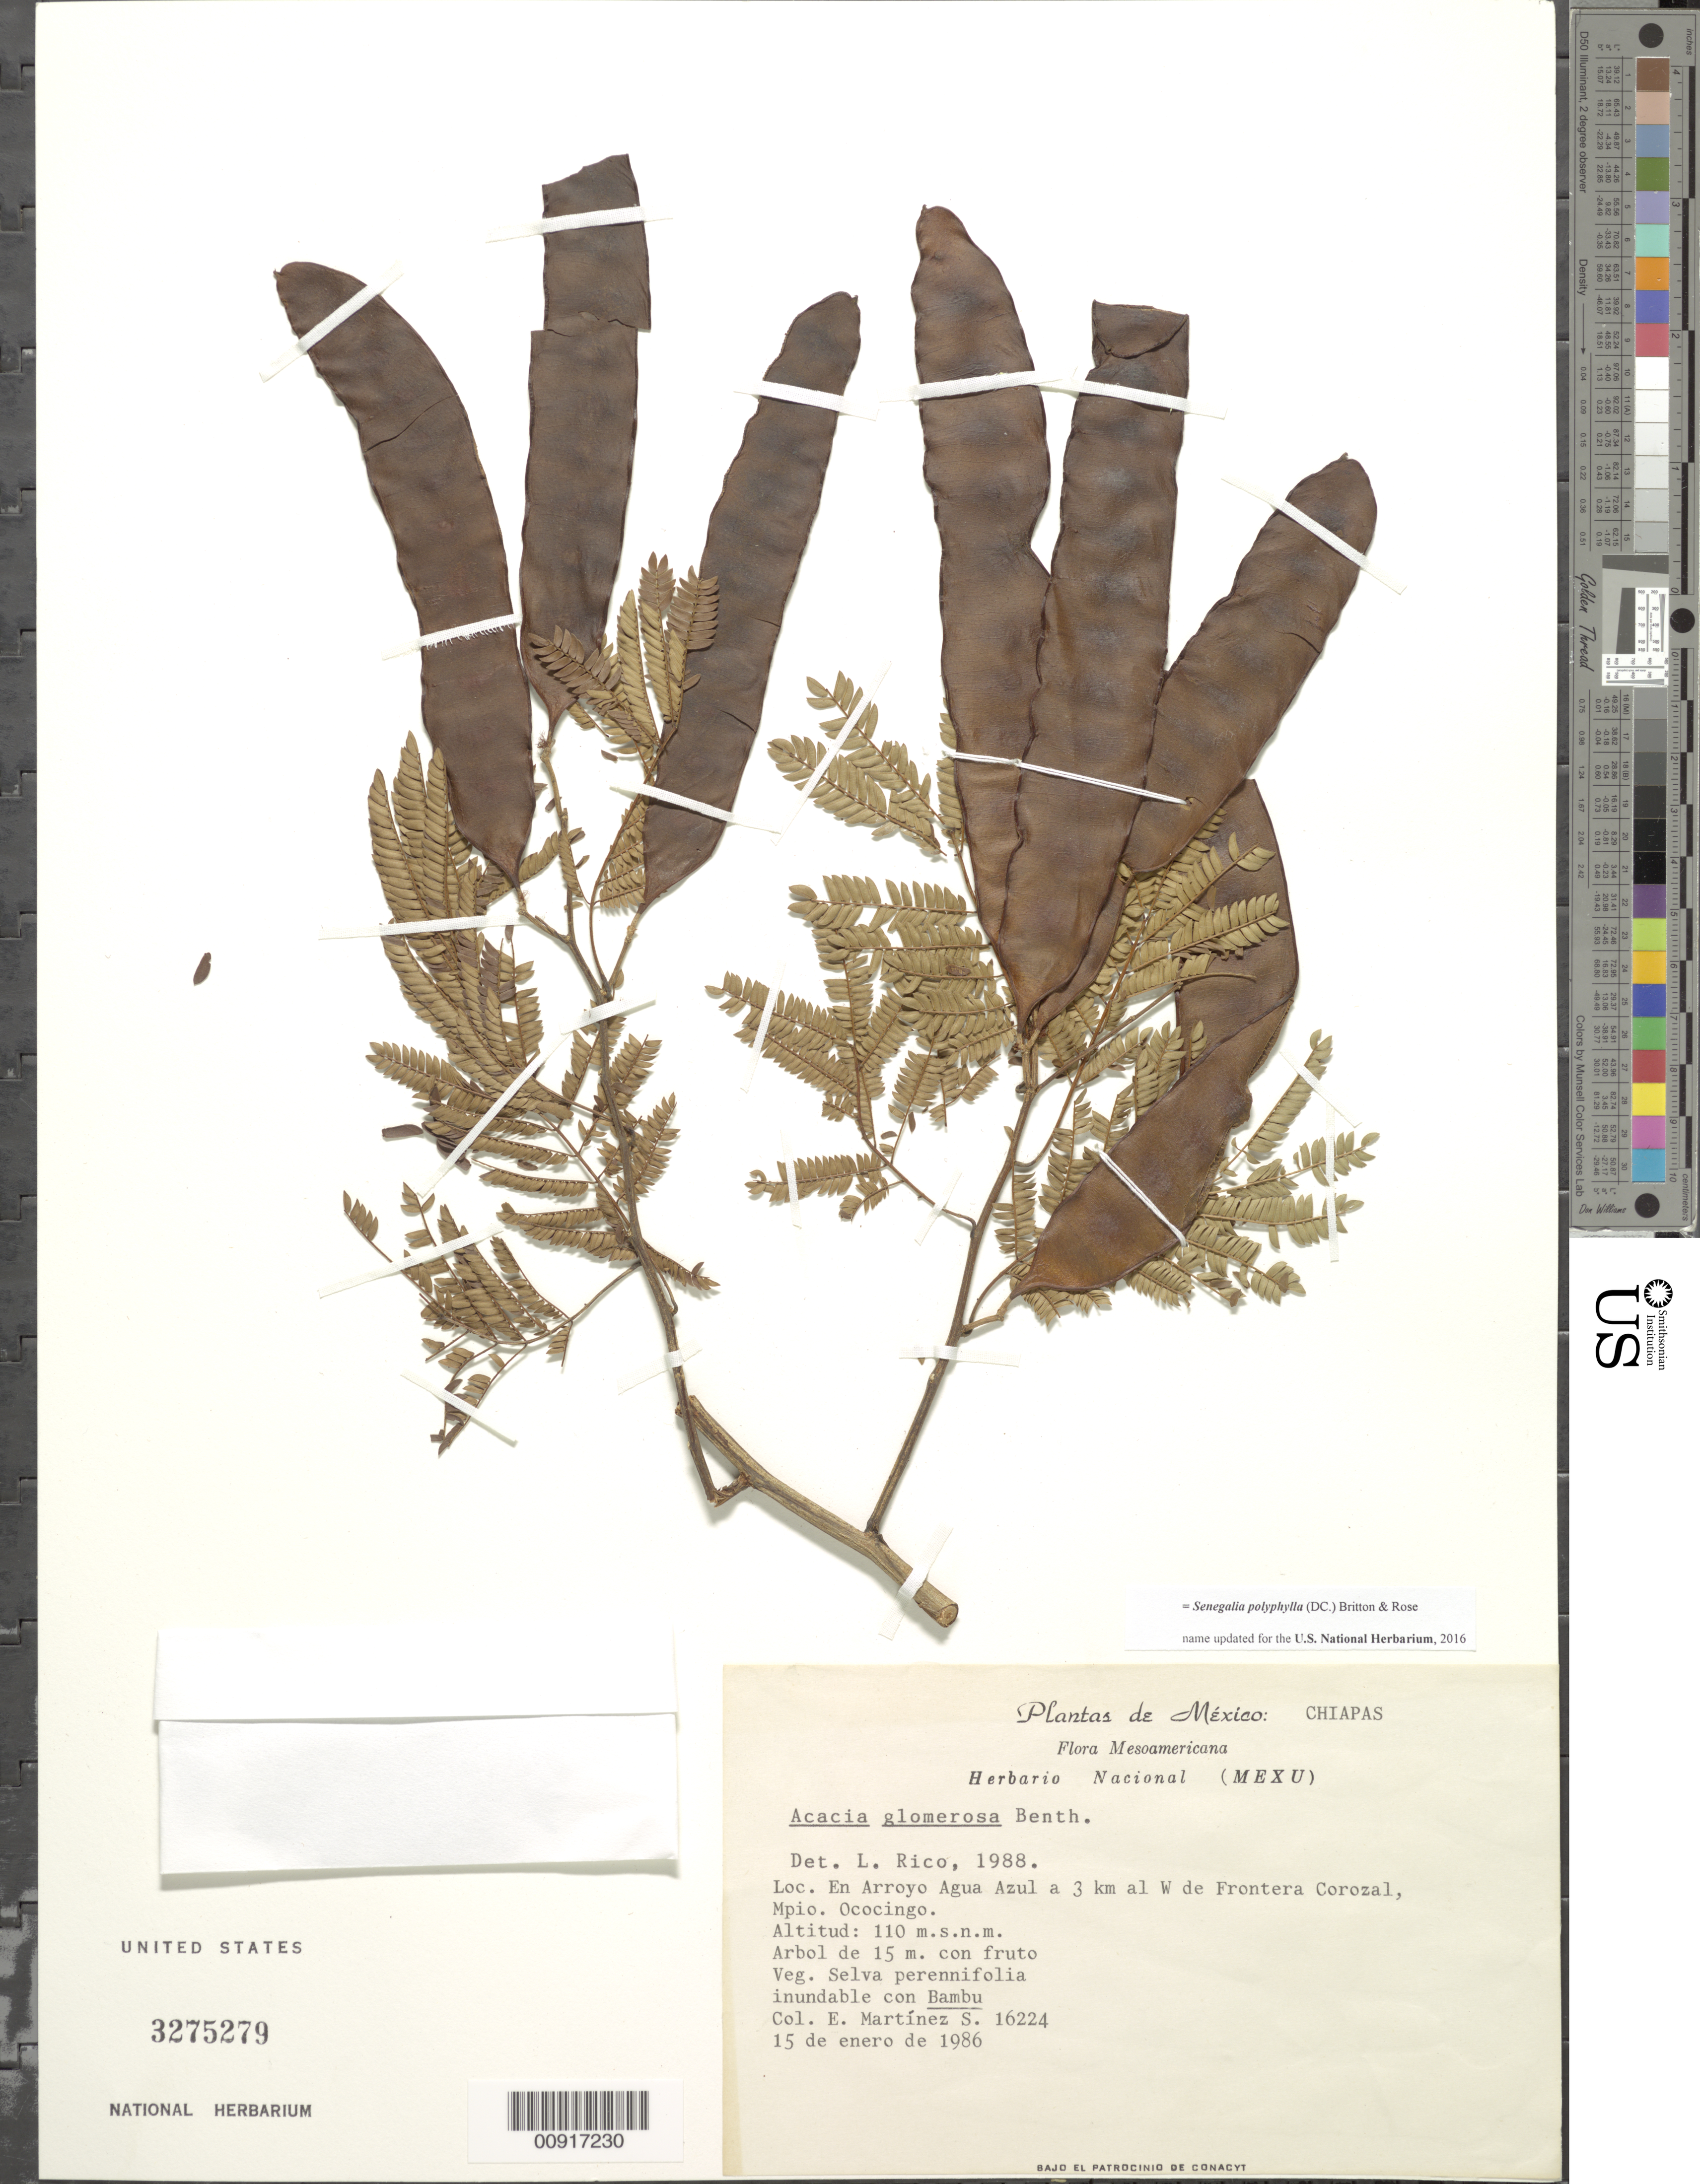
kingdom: Plantae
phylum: Tracheophyta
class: Magnoliopsida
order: Fabales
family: Fabaceae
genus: Senegalia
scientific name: Senegalia polyphylla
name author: (DC.) Britton & Rose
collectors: E. M. Martínez S.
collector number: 16224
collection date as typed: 15 Jan 1986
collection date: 1986-01-15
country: Mexico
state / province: Chiapas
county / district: Ocosingo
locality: En Arroyo Agua Azul a 3 km al W de Frontera Corozal. Mpio Ocosingo, Chiapas.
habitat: Selva perennifolia inundable con Bambu.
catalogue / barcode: US 3275279